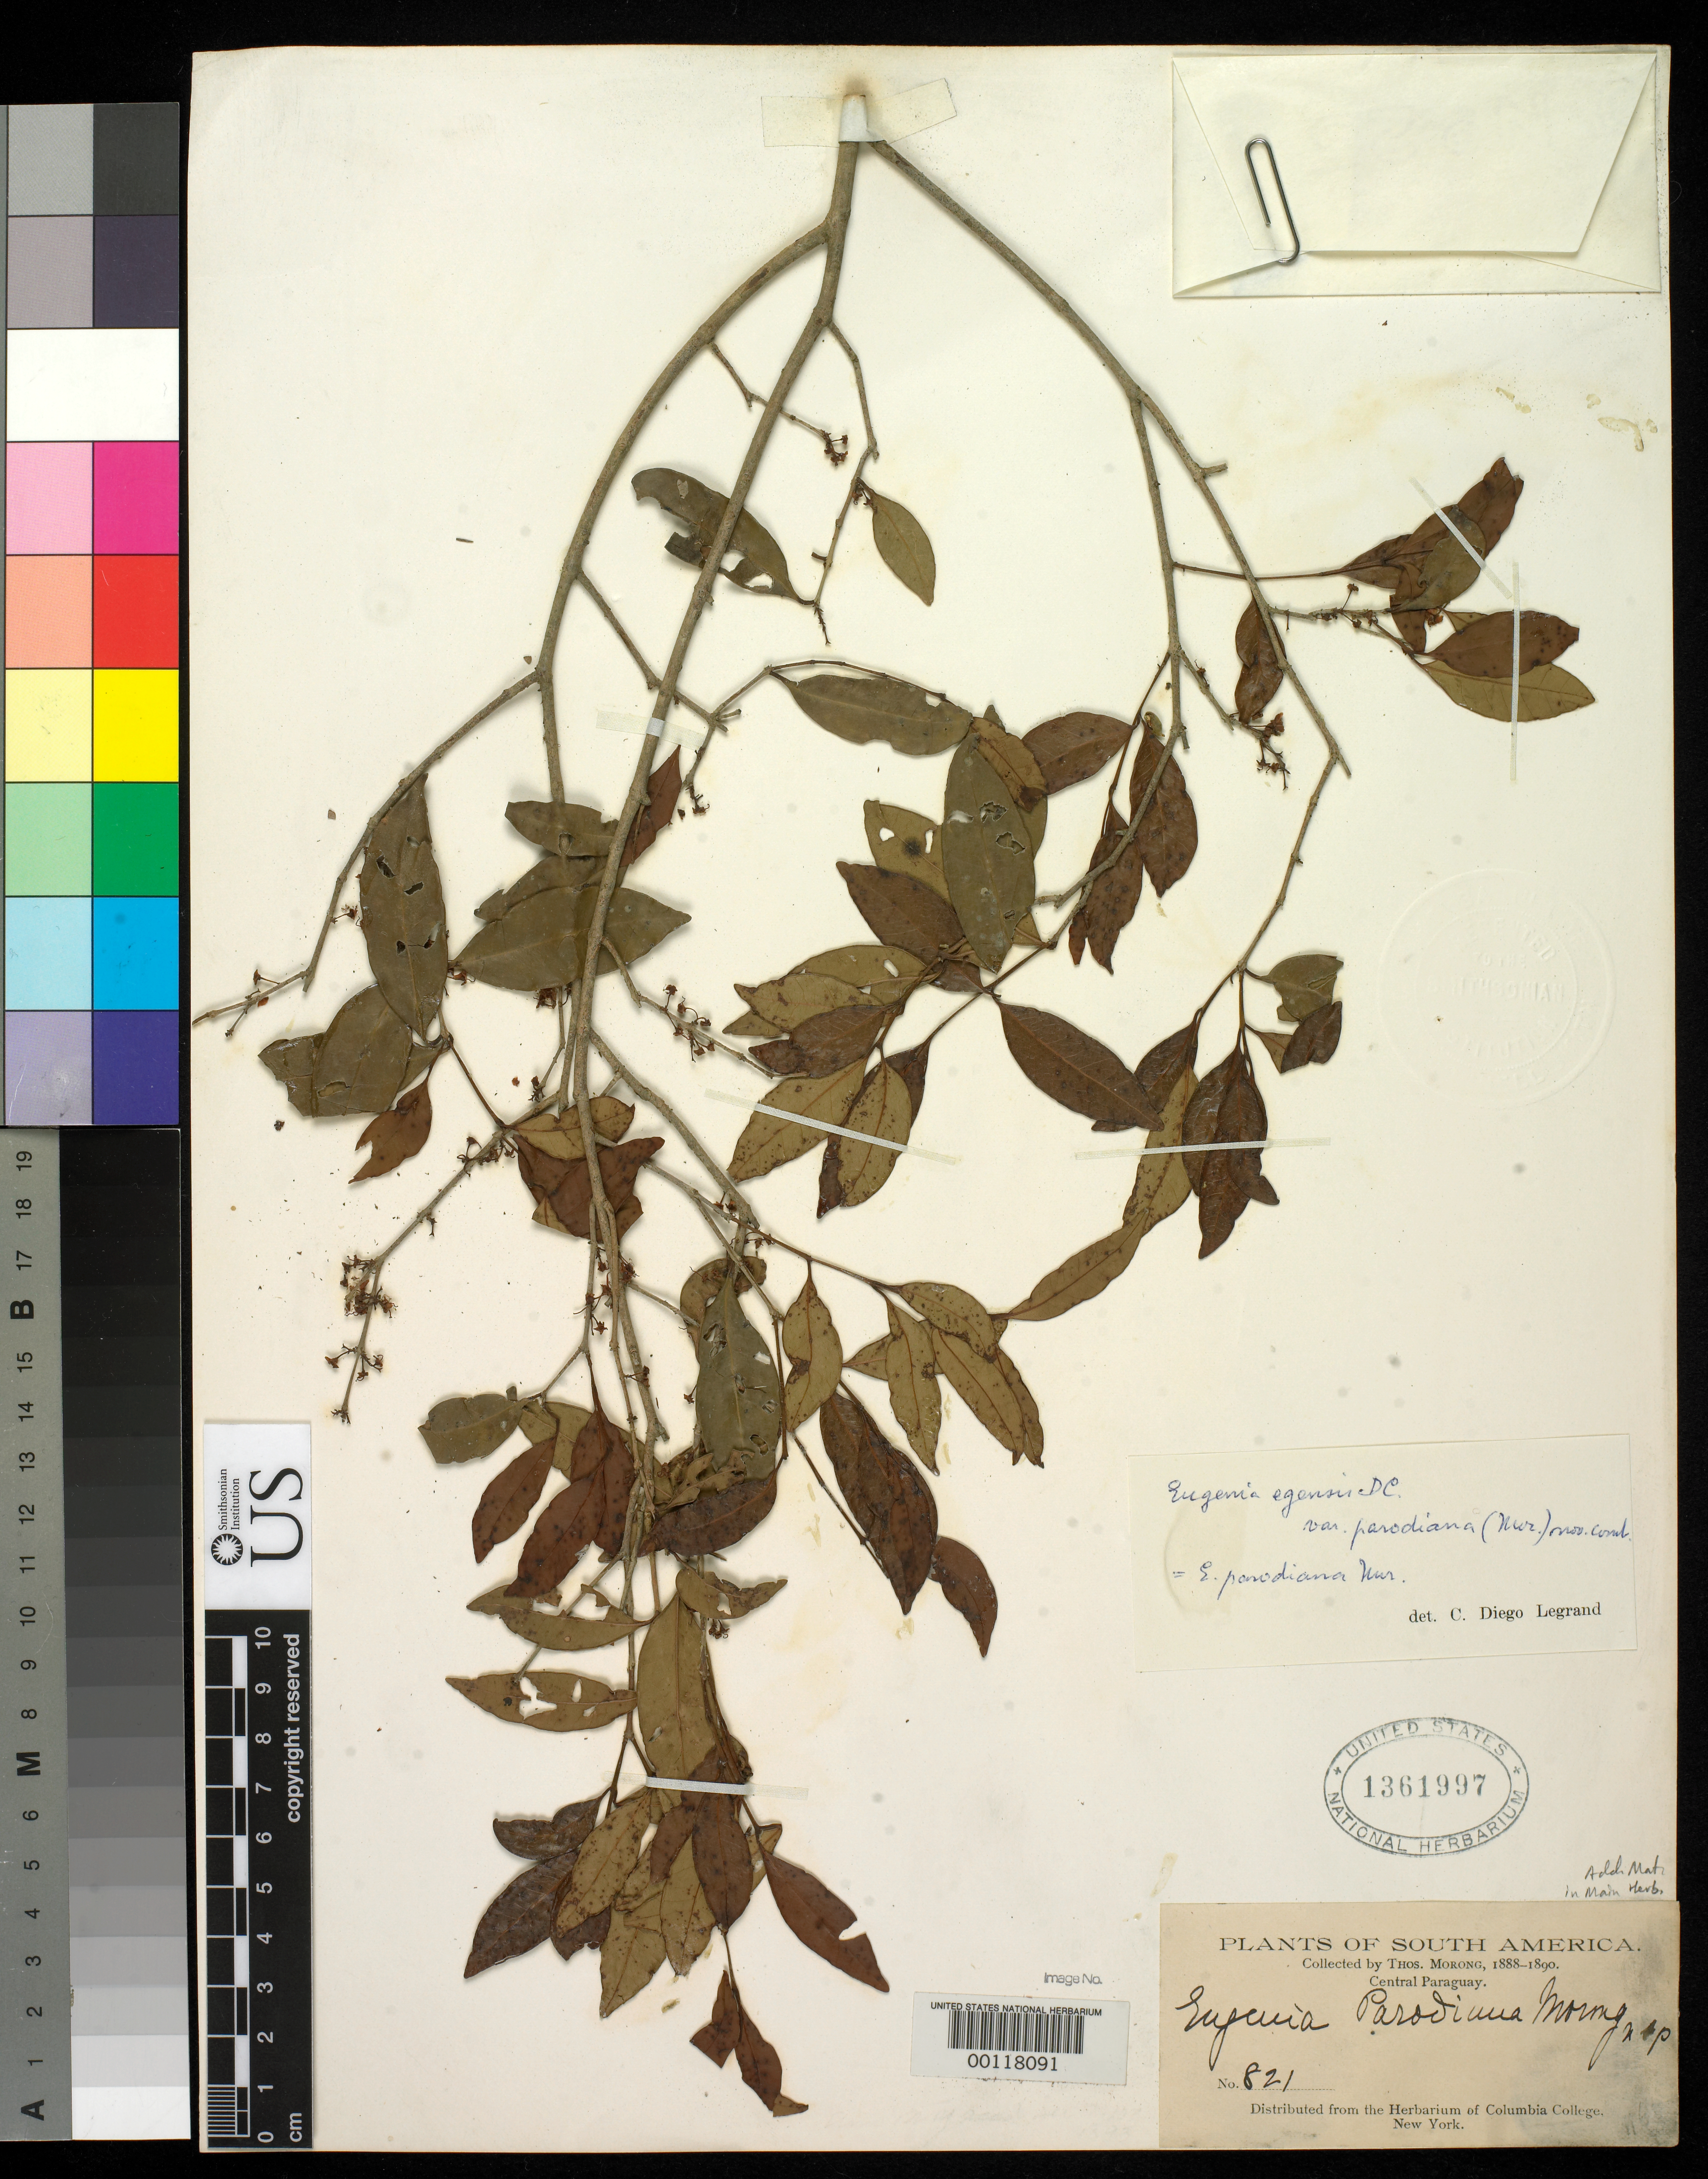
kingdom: Plantae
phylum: Tracheophyta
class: Magnoliopsida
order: Myrtales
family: Myrtaceae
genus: Eugenia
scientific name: Eugenia parodiana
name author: Morong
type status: Isotype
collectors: T. Morong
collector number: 821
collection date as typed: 1888 to -- --- 1890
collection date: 1888/1890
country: Paraguay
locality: Central Paraguay.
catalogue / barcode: US 1361997